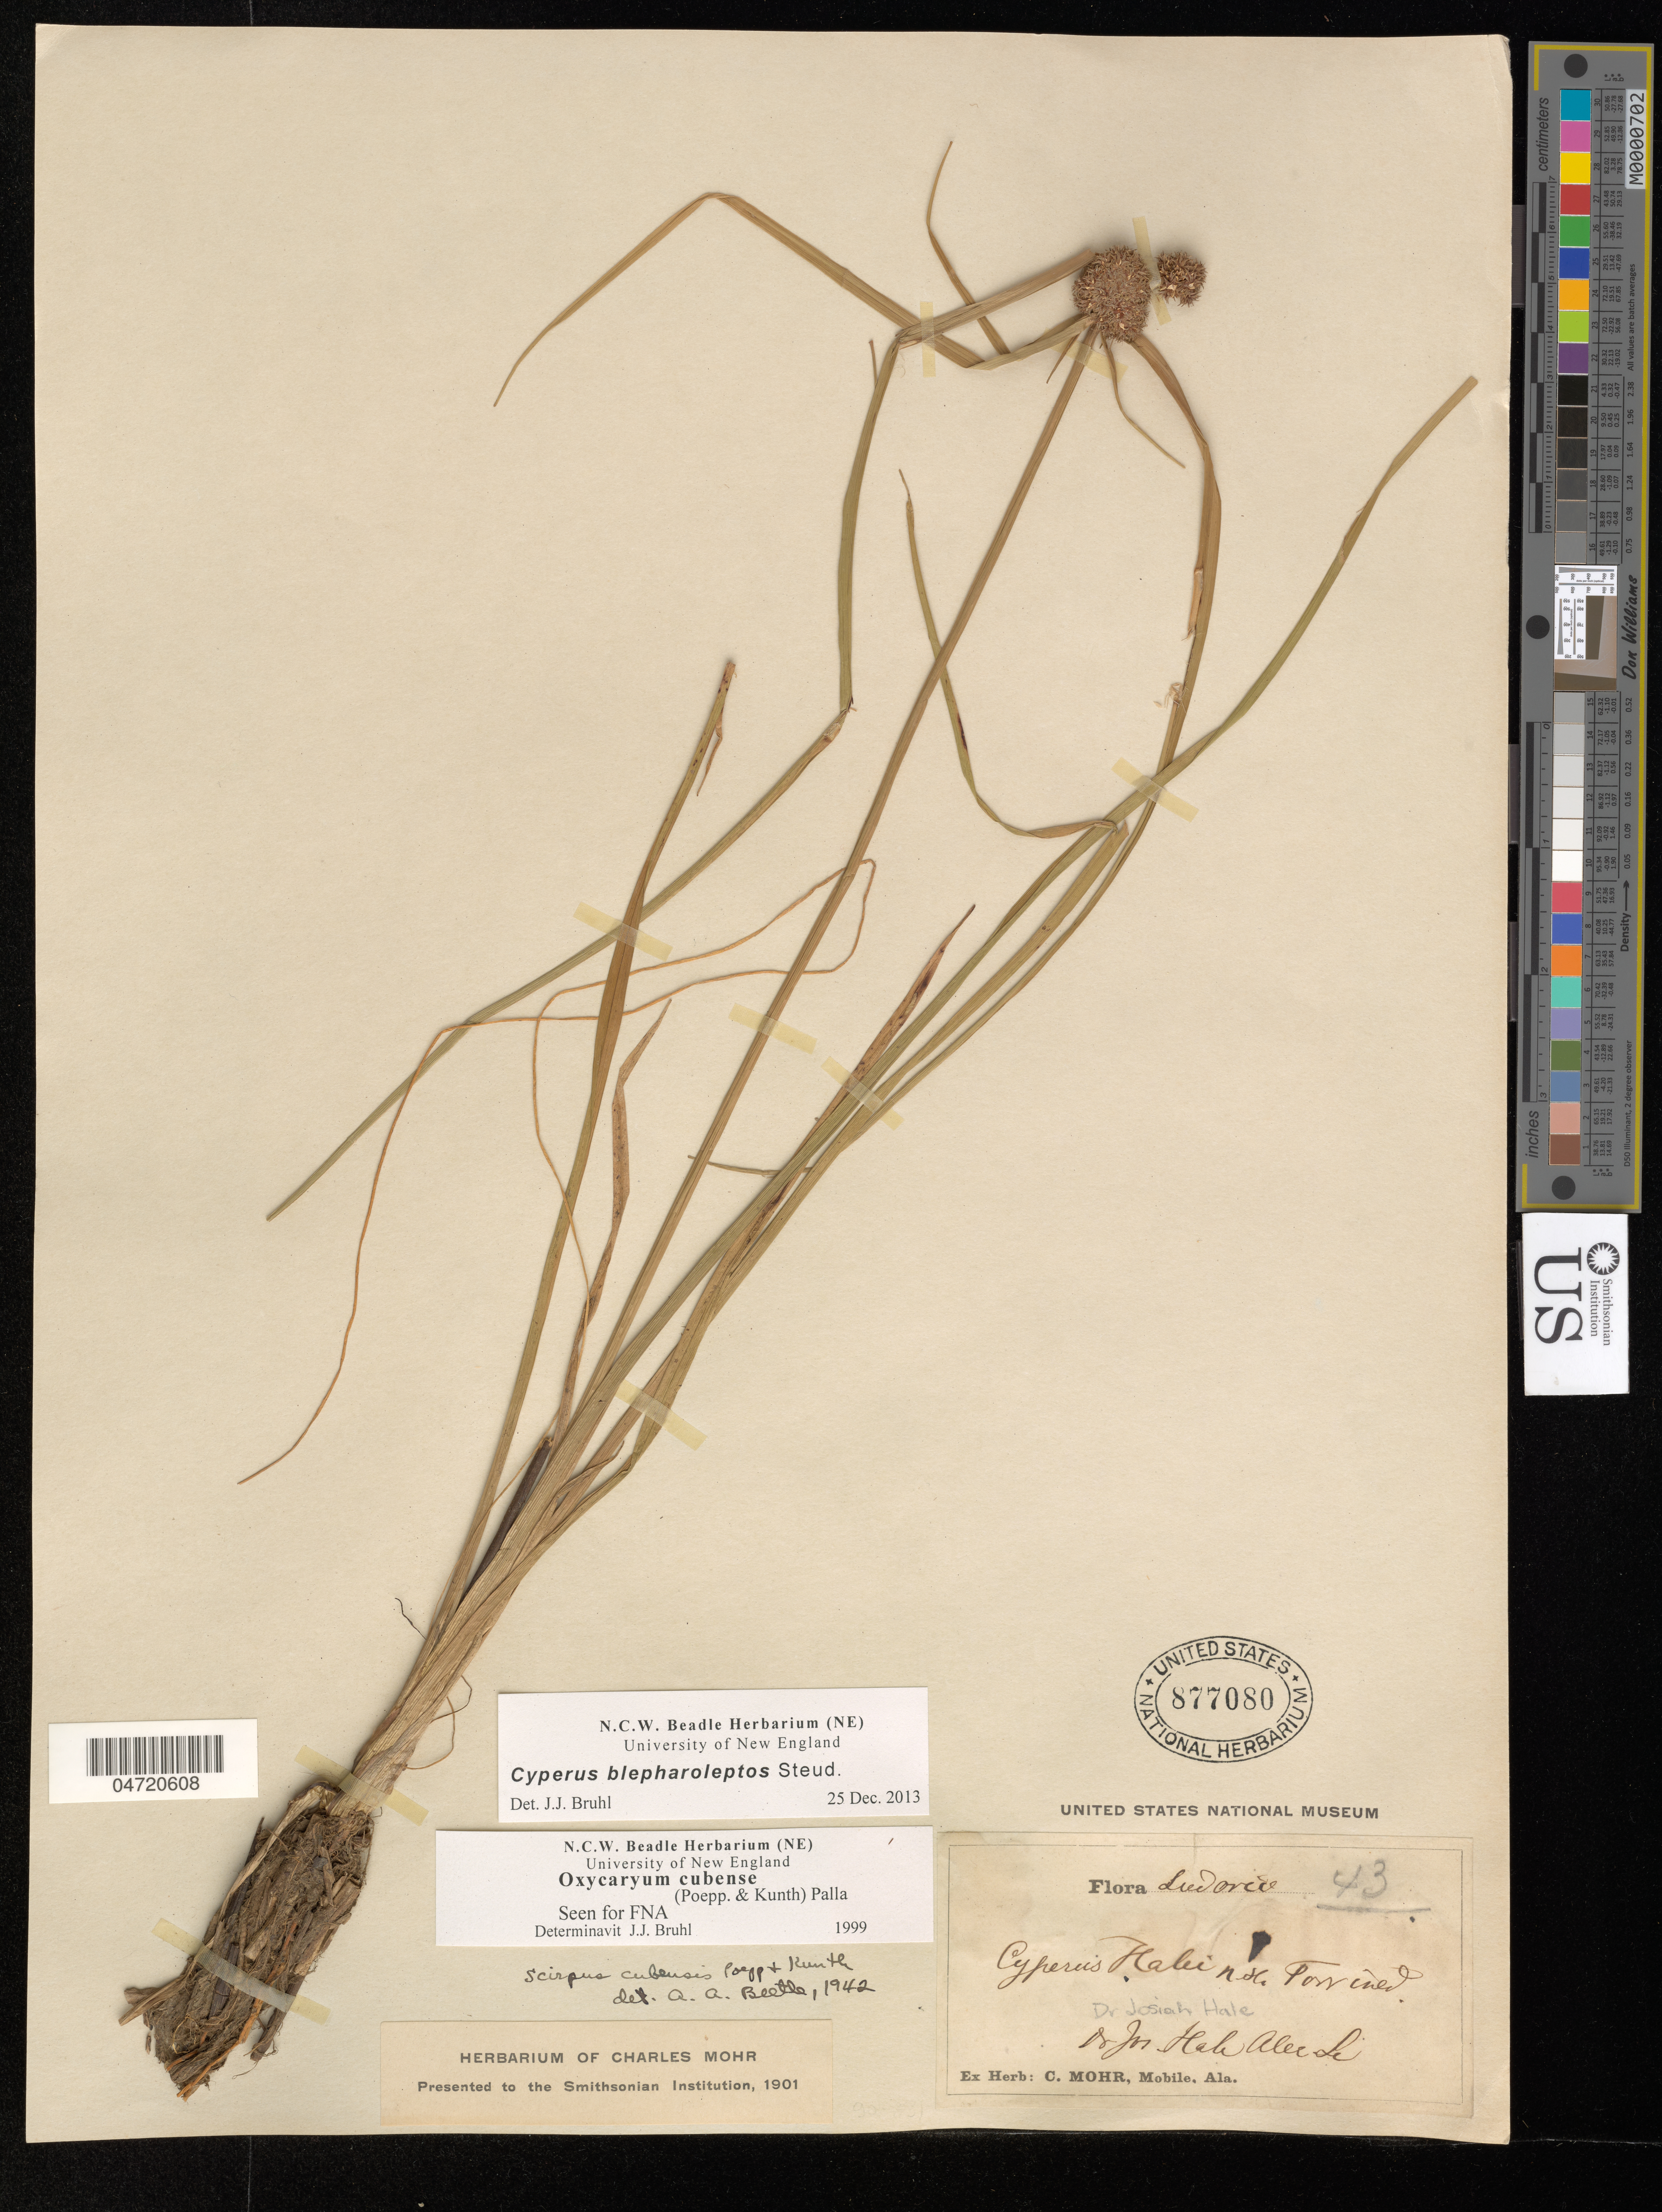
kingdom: Plantae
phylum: Tracheophyta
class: Liliopsida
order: Poales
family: Cyperaceae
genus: Cyperus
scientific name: Cyperus blepharoleptos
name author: Steud.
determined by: Bruhl, J. J., (NE), University of New England (AUSTRALIA)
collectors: J. Hale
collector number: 43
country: United States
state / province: Louisiana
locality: Flora "Ludovic" on label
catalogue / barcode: US 877080